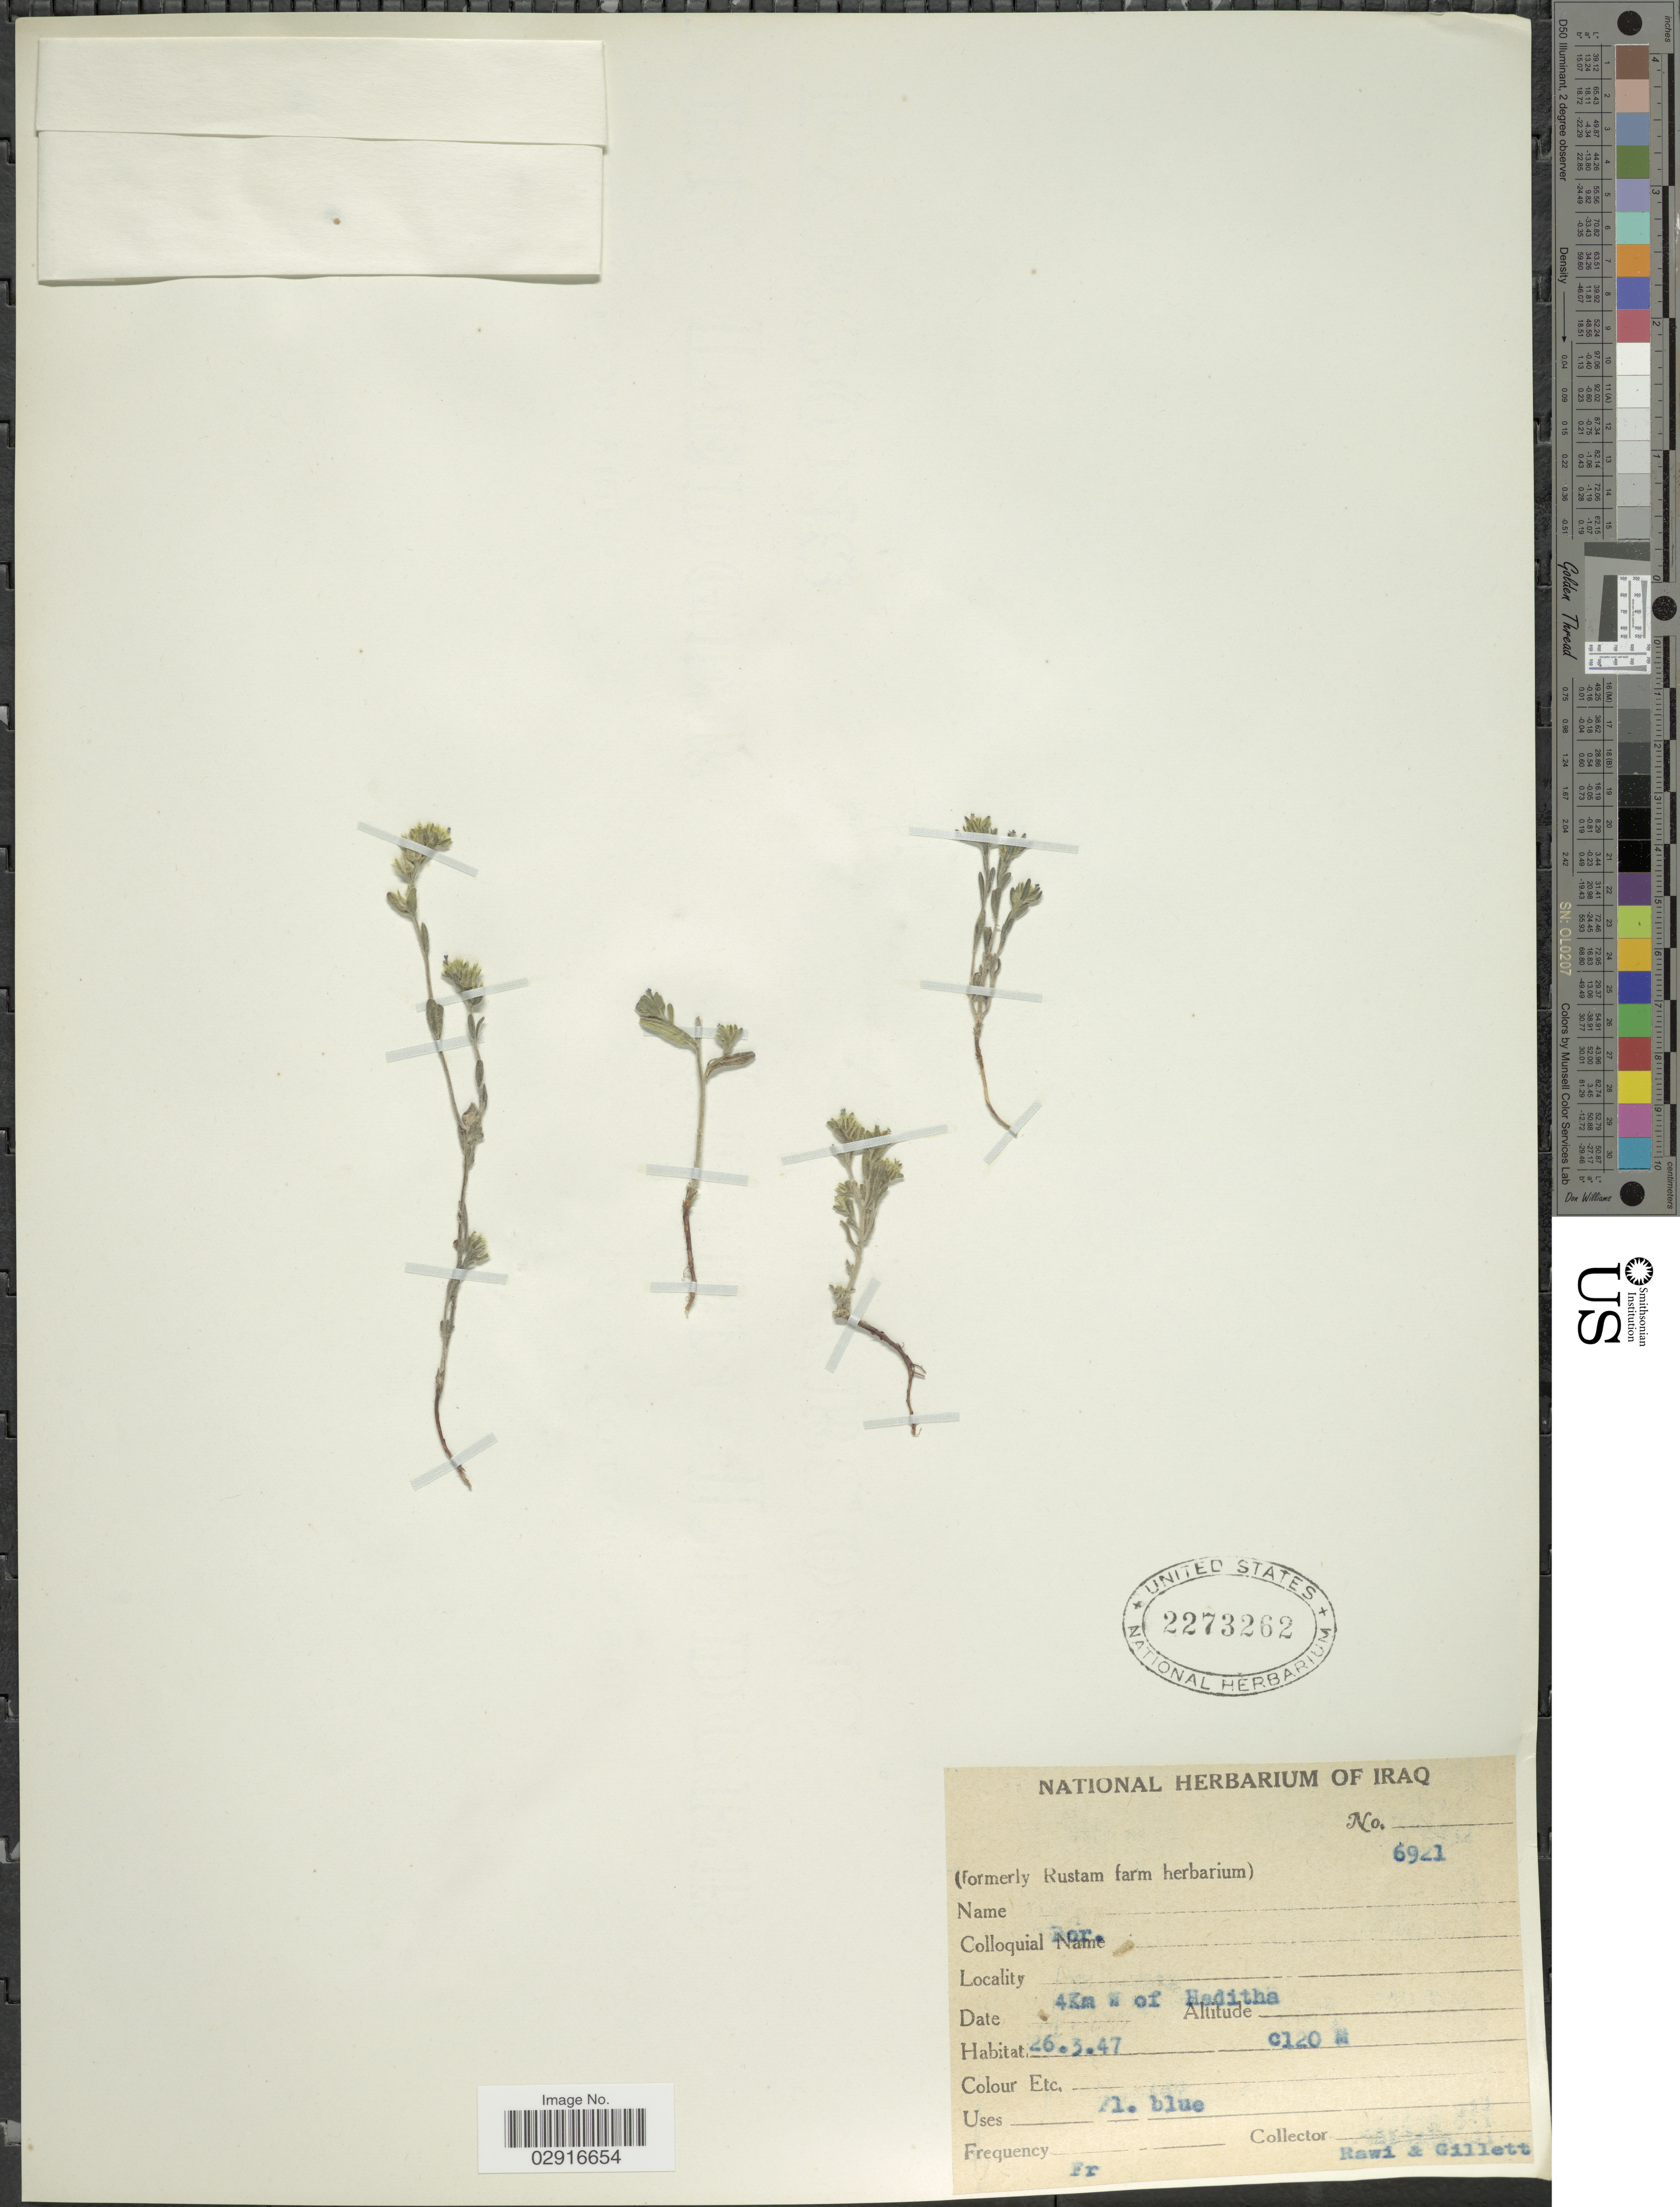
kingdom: Plantae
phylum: Tracheophyta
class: Magnoliopsida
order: Boraginales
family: Boraginaceae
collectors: -. Rawi & Gillett, --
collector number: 6921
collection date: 1947-03-26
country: Iraq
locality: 4 Km W of Haditha.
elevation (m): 120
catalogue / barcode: US 2273262